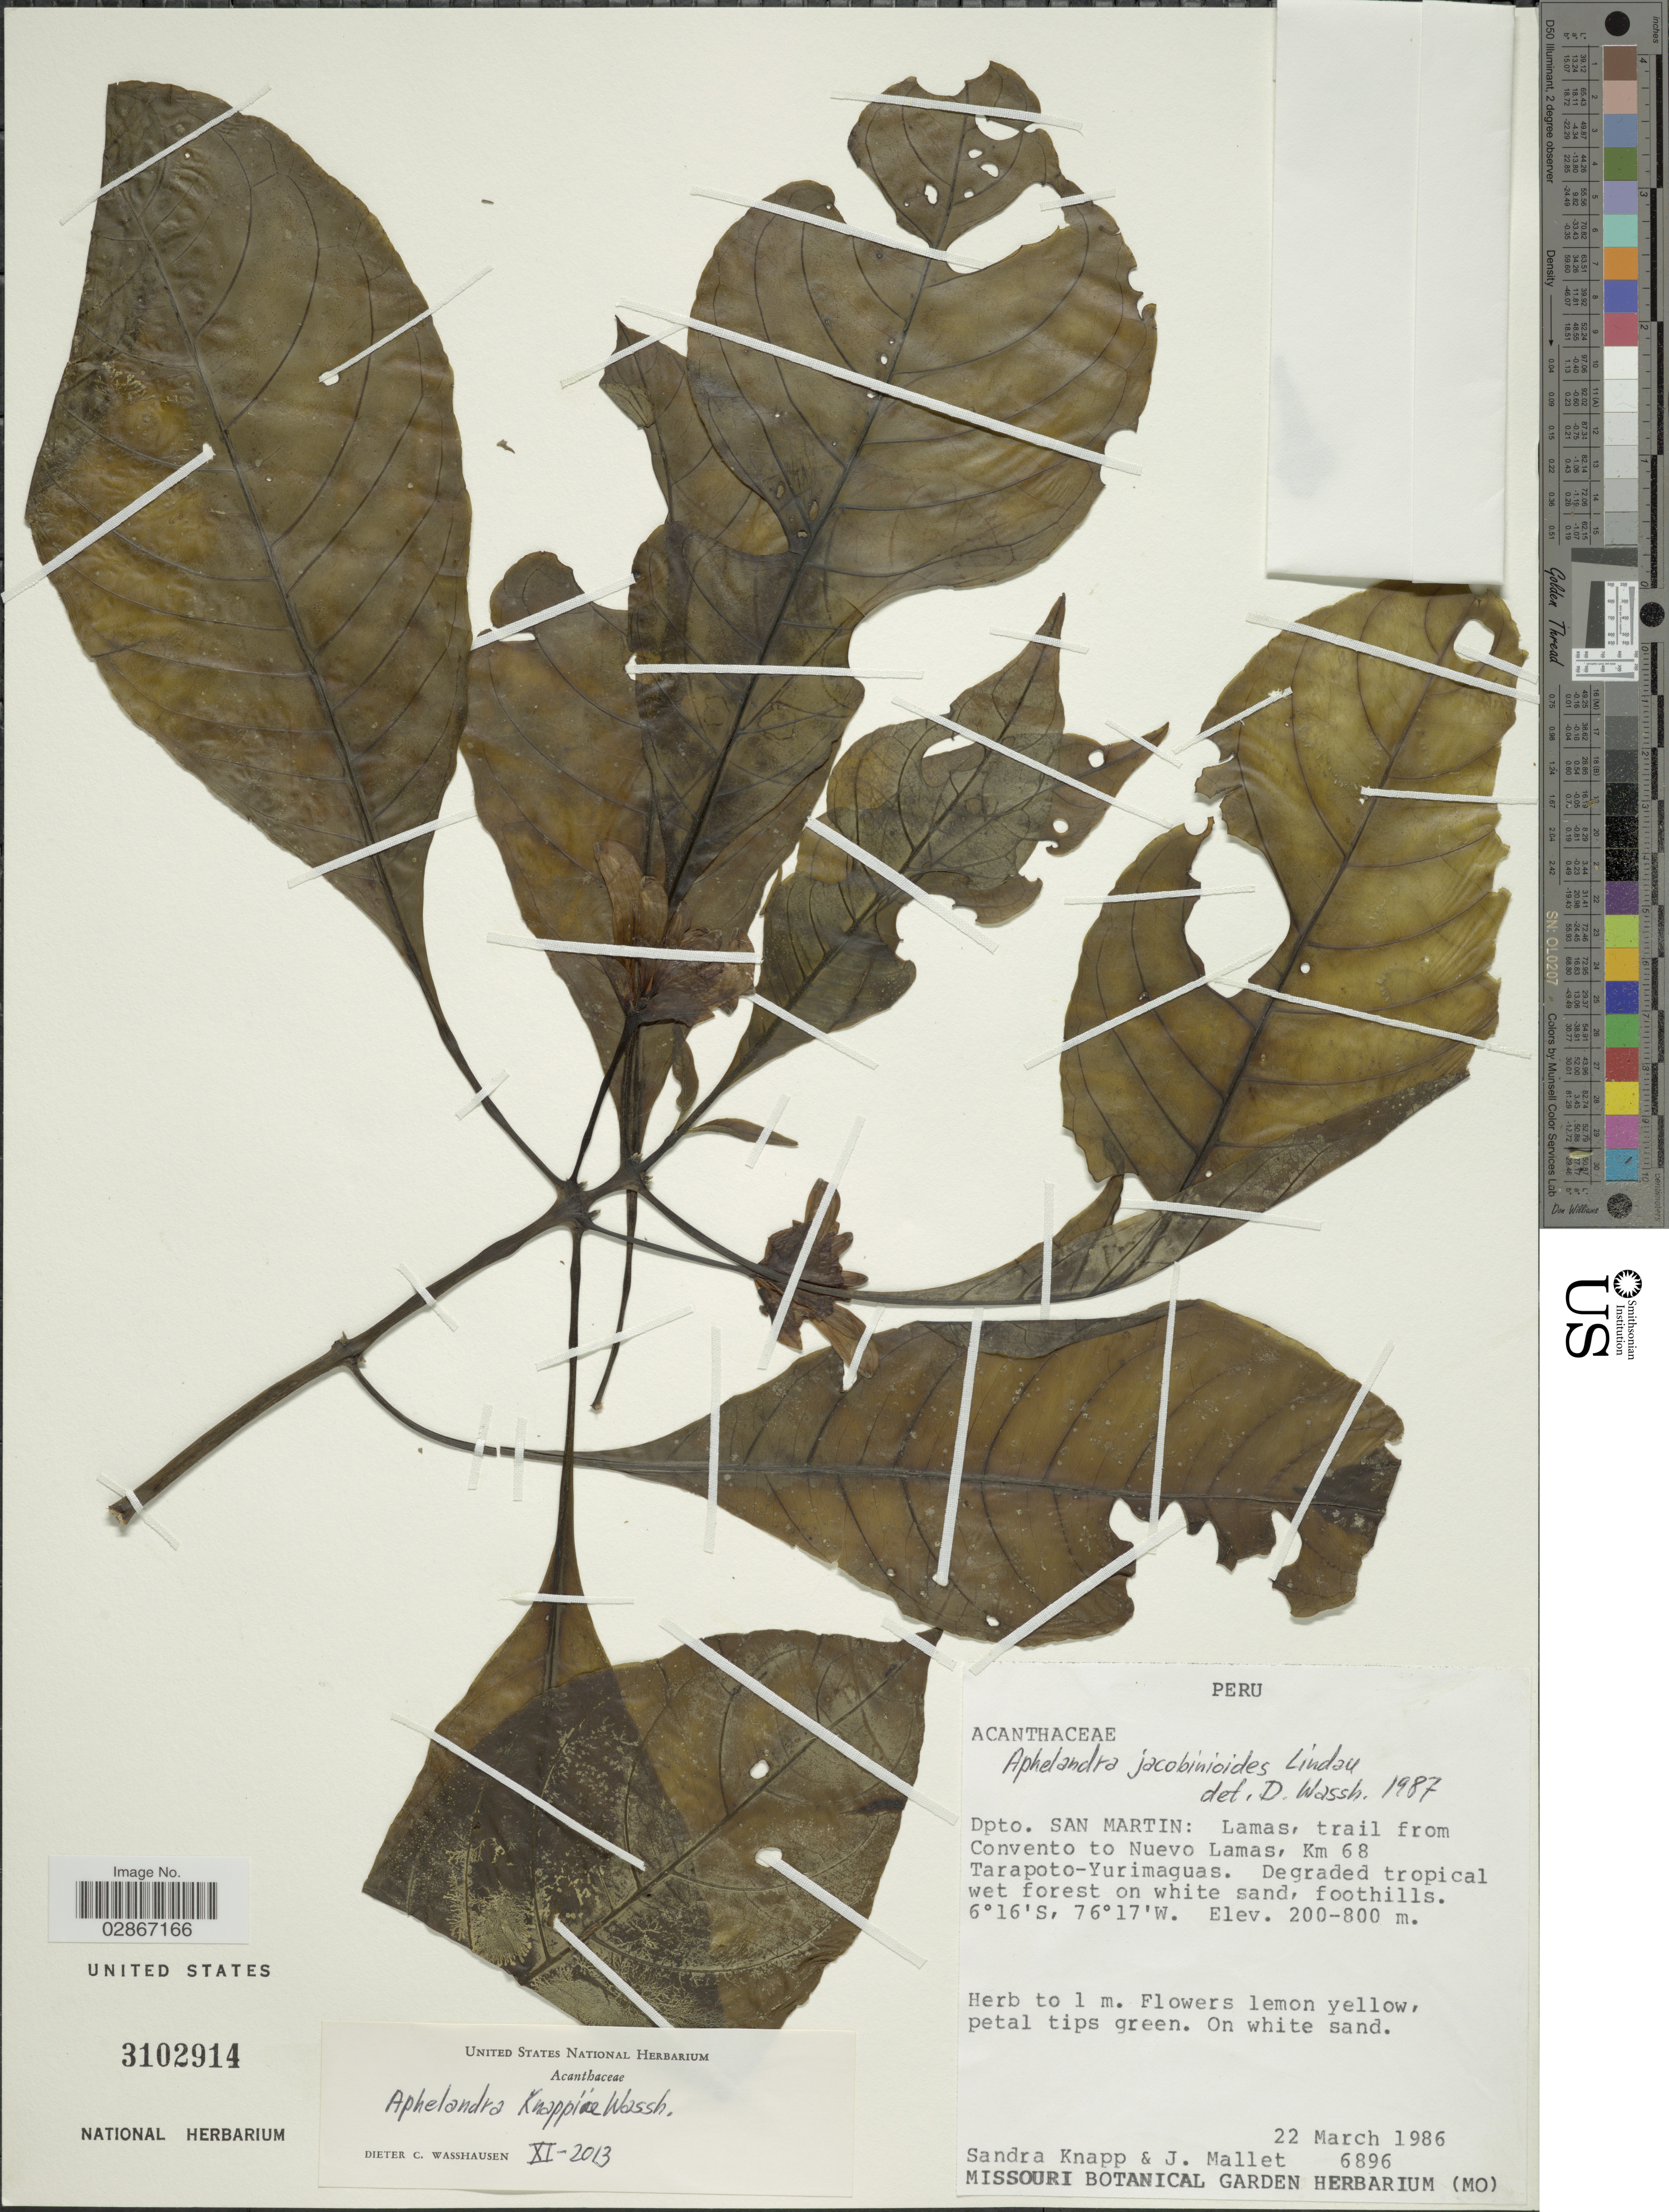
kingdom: Plantae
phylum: Tracheophyta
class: Magnoliopsida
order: Lamiales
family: Acanthaceae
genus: Aphelandra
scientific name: Aphelandra knappiae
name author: Wassh.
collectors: S. Knapp & J. Mallet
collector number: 6896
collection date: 1986-03-22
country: Peru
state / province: San Martín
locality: Dpto. San Martin: Lamas, trail from Convento to Nuevo Lamas, Km 68 Tarapoto-Yurimaguas.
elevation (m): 200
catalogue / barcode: US 3102914